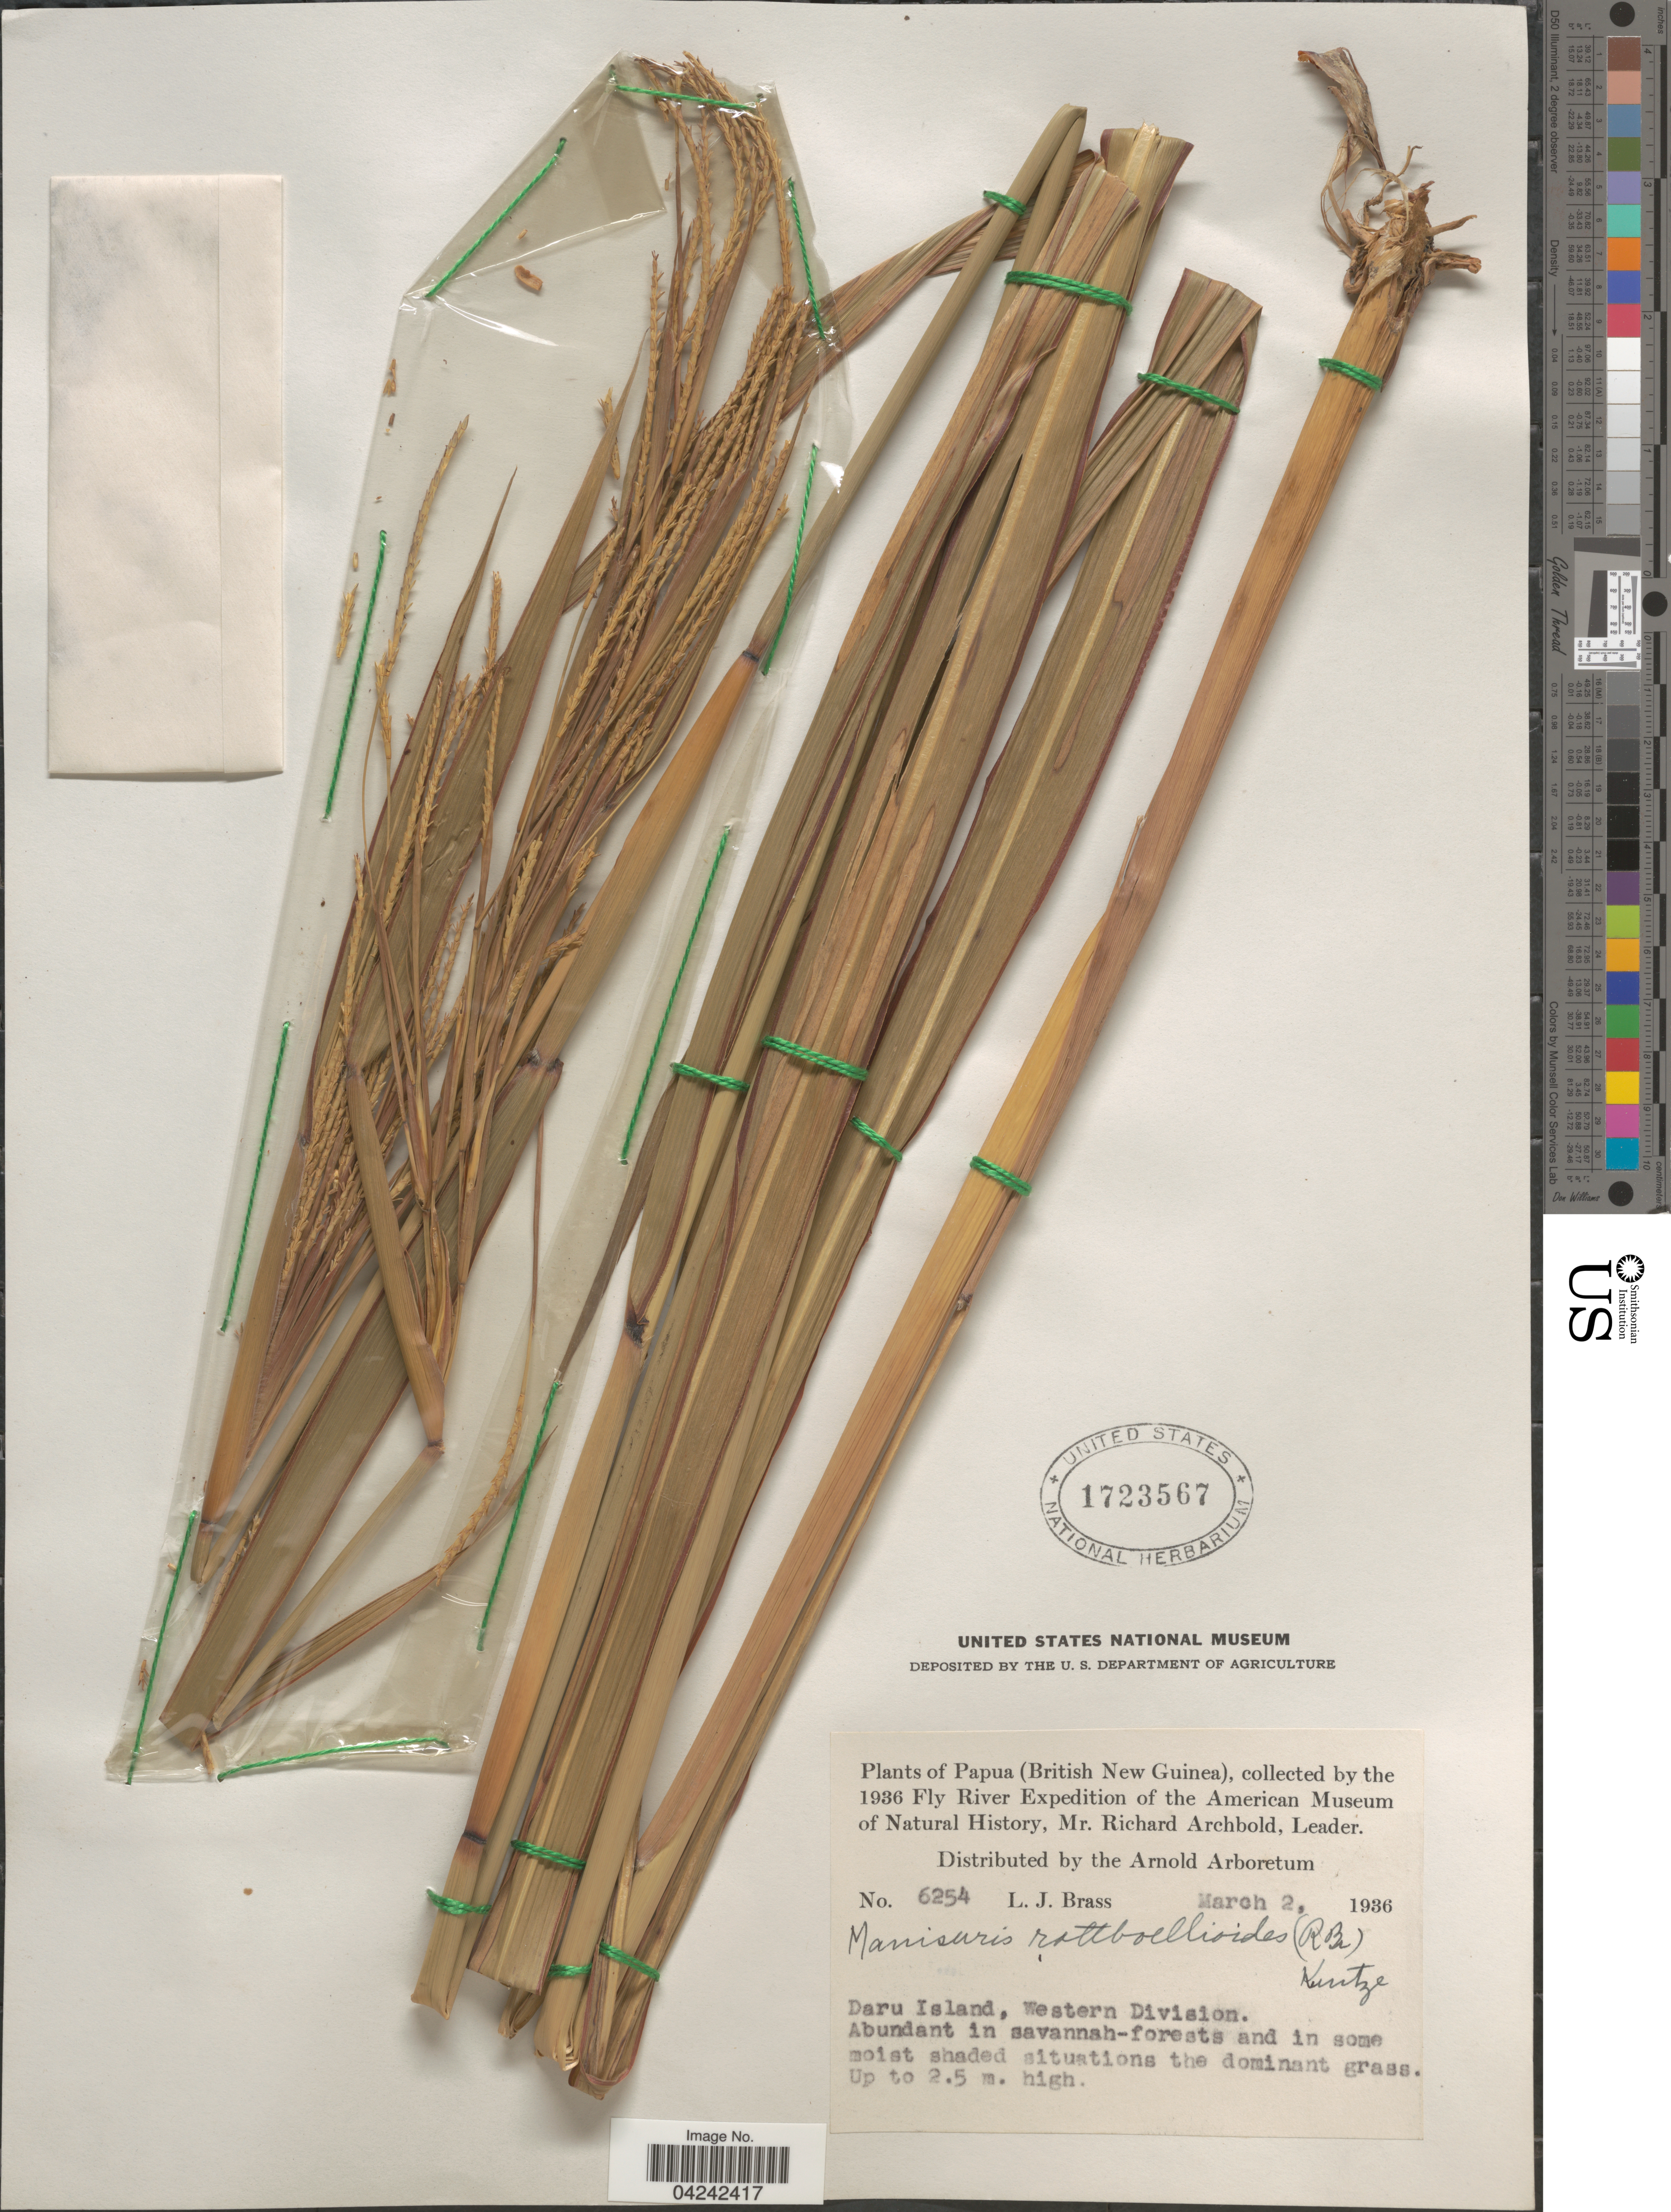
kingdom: Plantae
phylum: Tracheophyta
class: Liliopsida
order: Poales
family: Poaceae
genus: Rottboellia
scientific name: Rottboellia rottboellioides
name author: (R. Br.) Druce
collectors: L. J. Brass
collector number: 6254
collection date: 1936-03-02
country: Papua New Guinea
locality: Papua (British New Guinea). 1936 Fly River Expedition of the American Museum of Natural History, Mr. Richard Archbold, Leader. Daru Island, Western Division.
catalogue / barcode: US 1723567